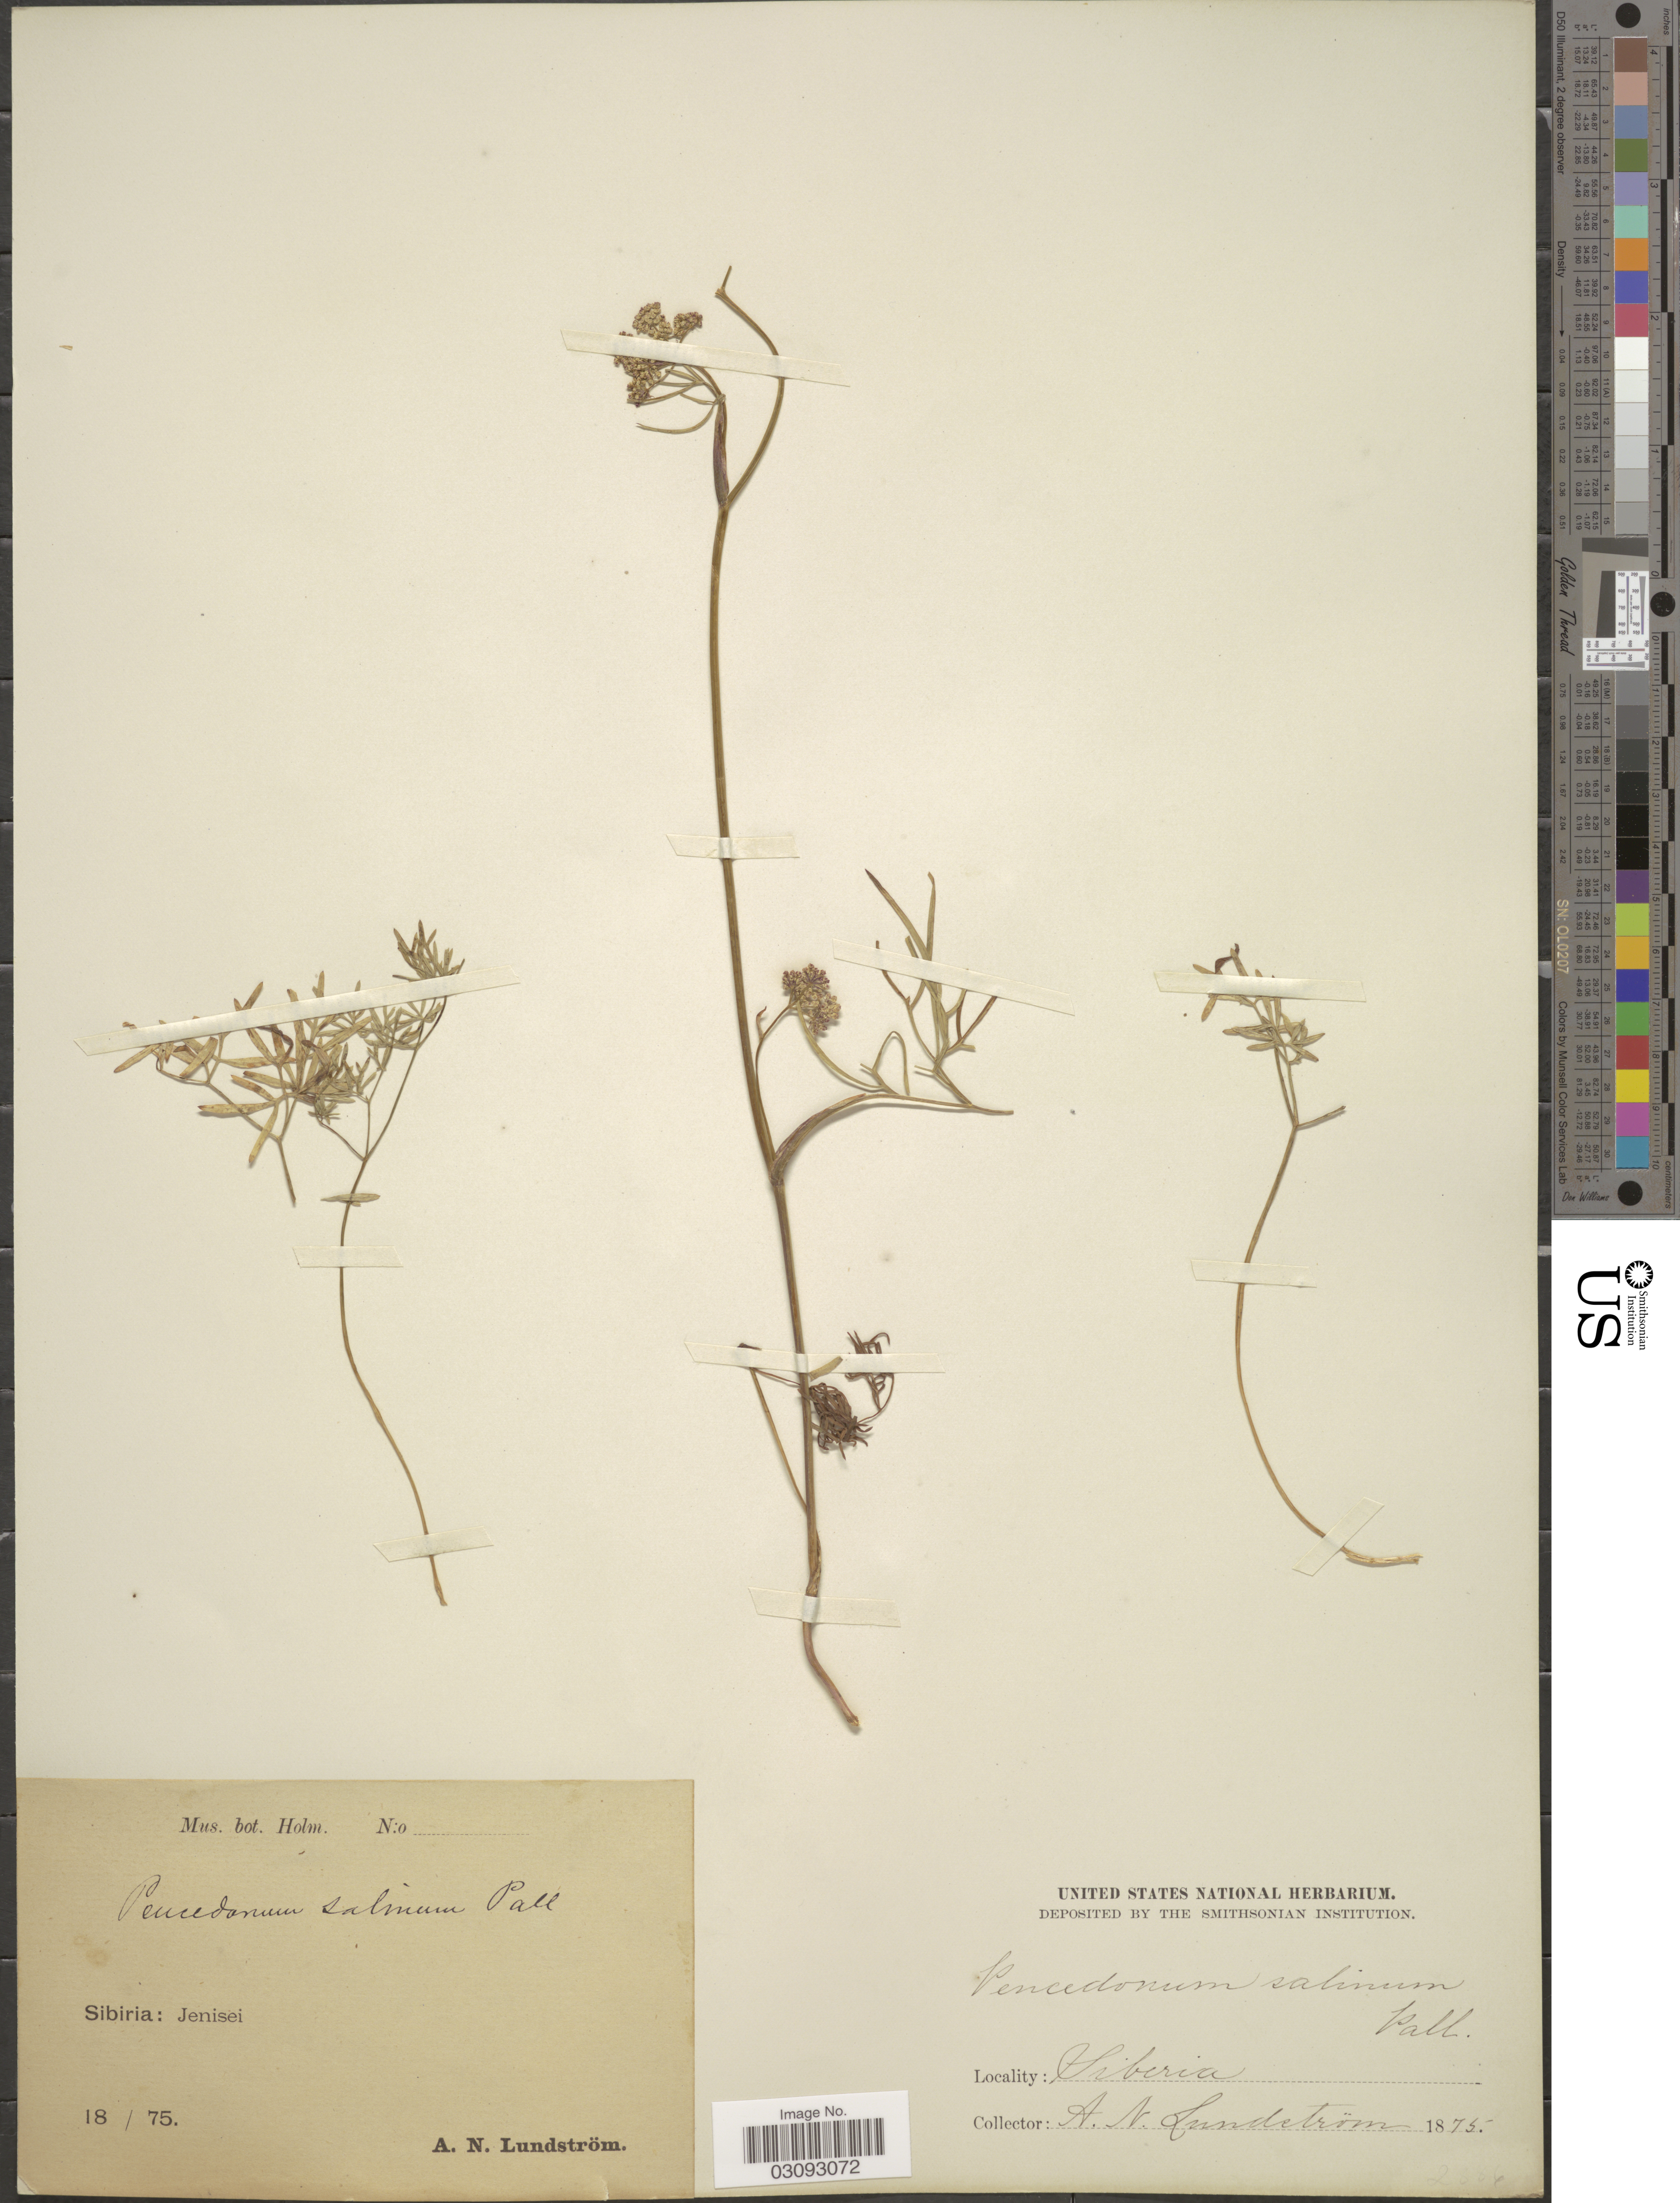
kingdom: Plantae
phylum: Tracheophyta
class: Magnoliopsida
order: Apiales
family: Apiaceae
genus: Peucedanum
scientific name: Peucedanum salinum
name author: Pall. ex Spreng.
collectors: A. N. Lundstrom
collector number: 2854*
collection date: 1875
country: Russian Federation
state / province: West Siberia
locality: Sibiria: Jenisei.